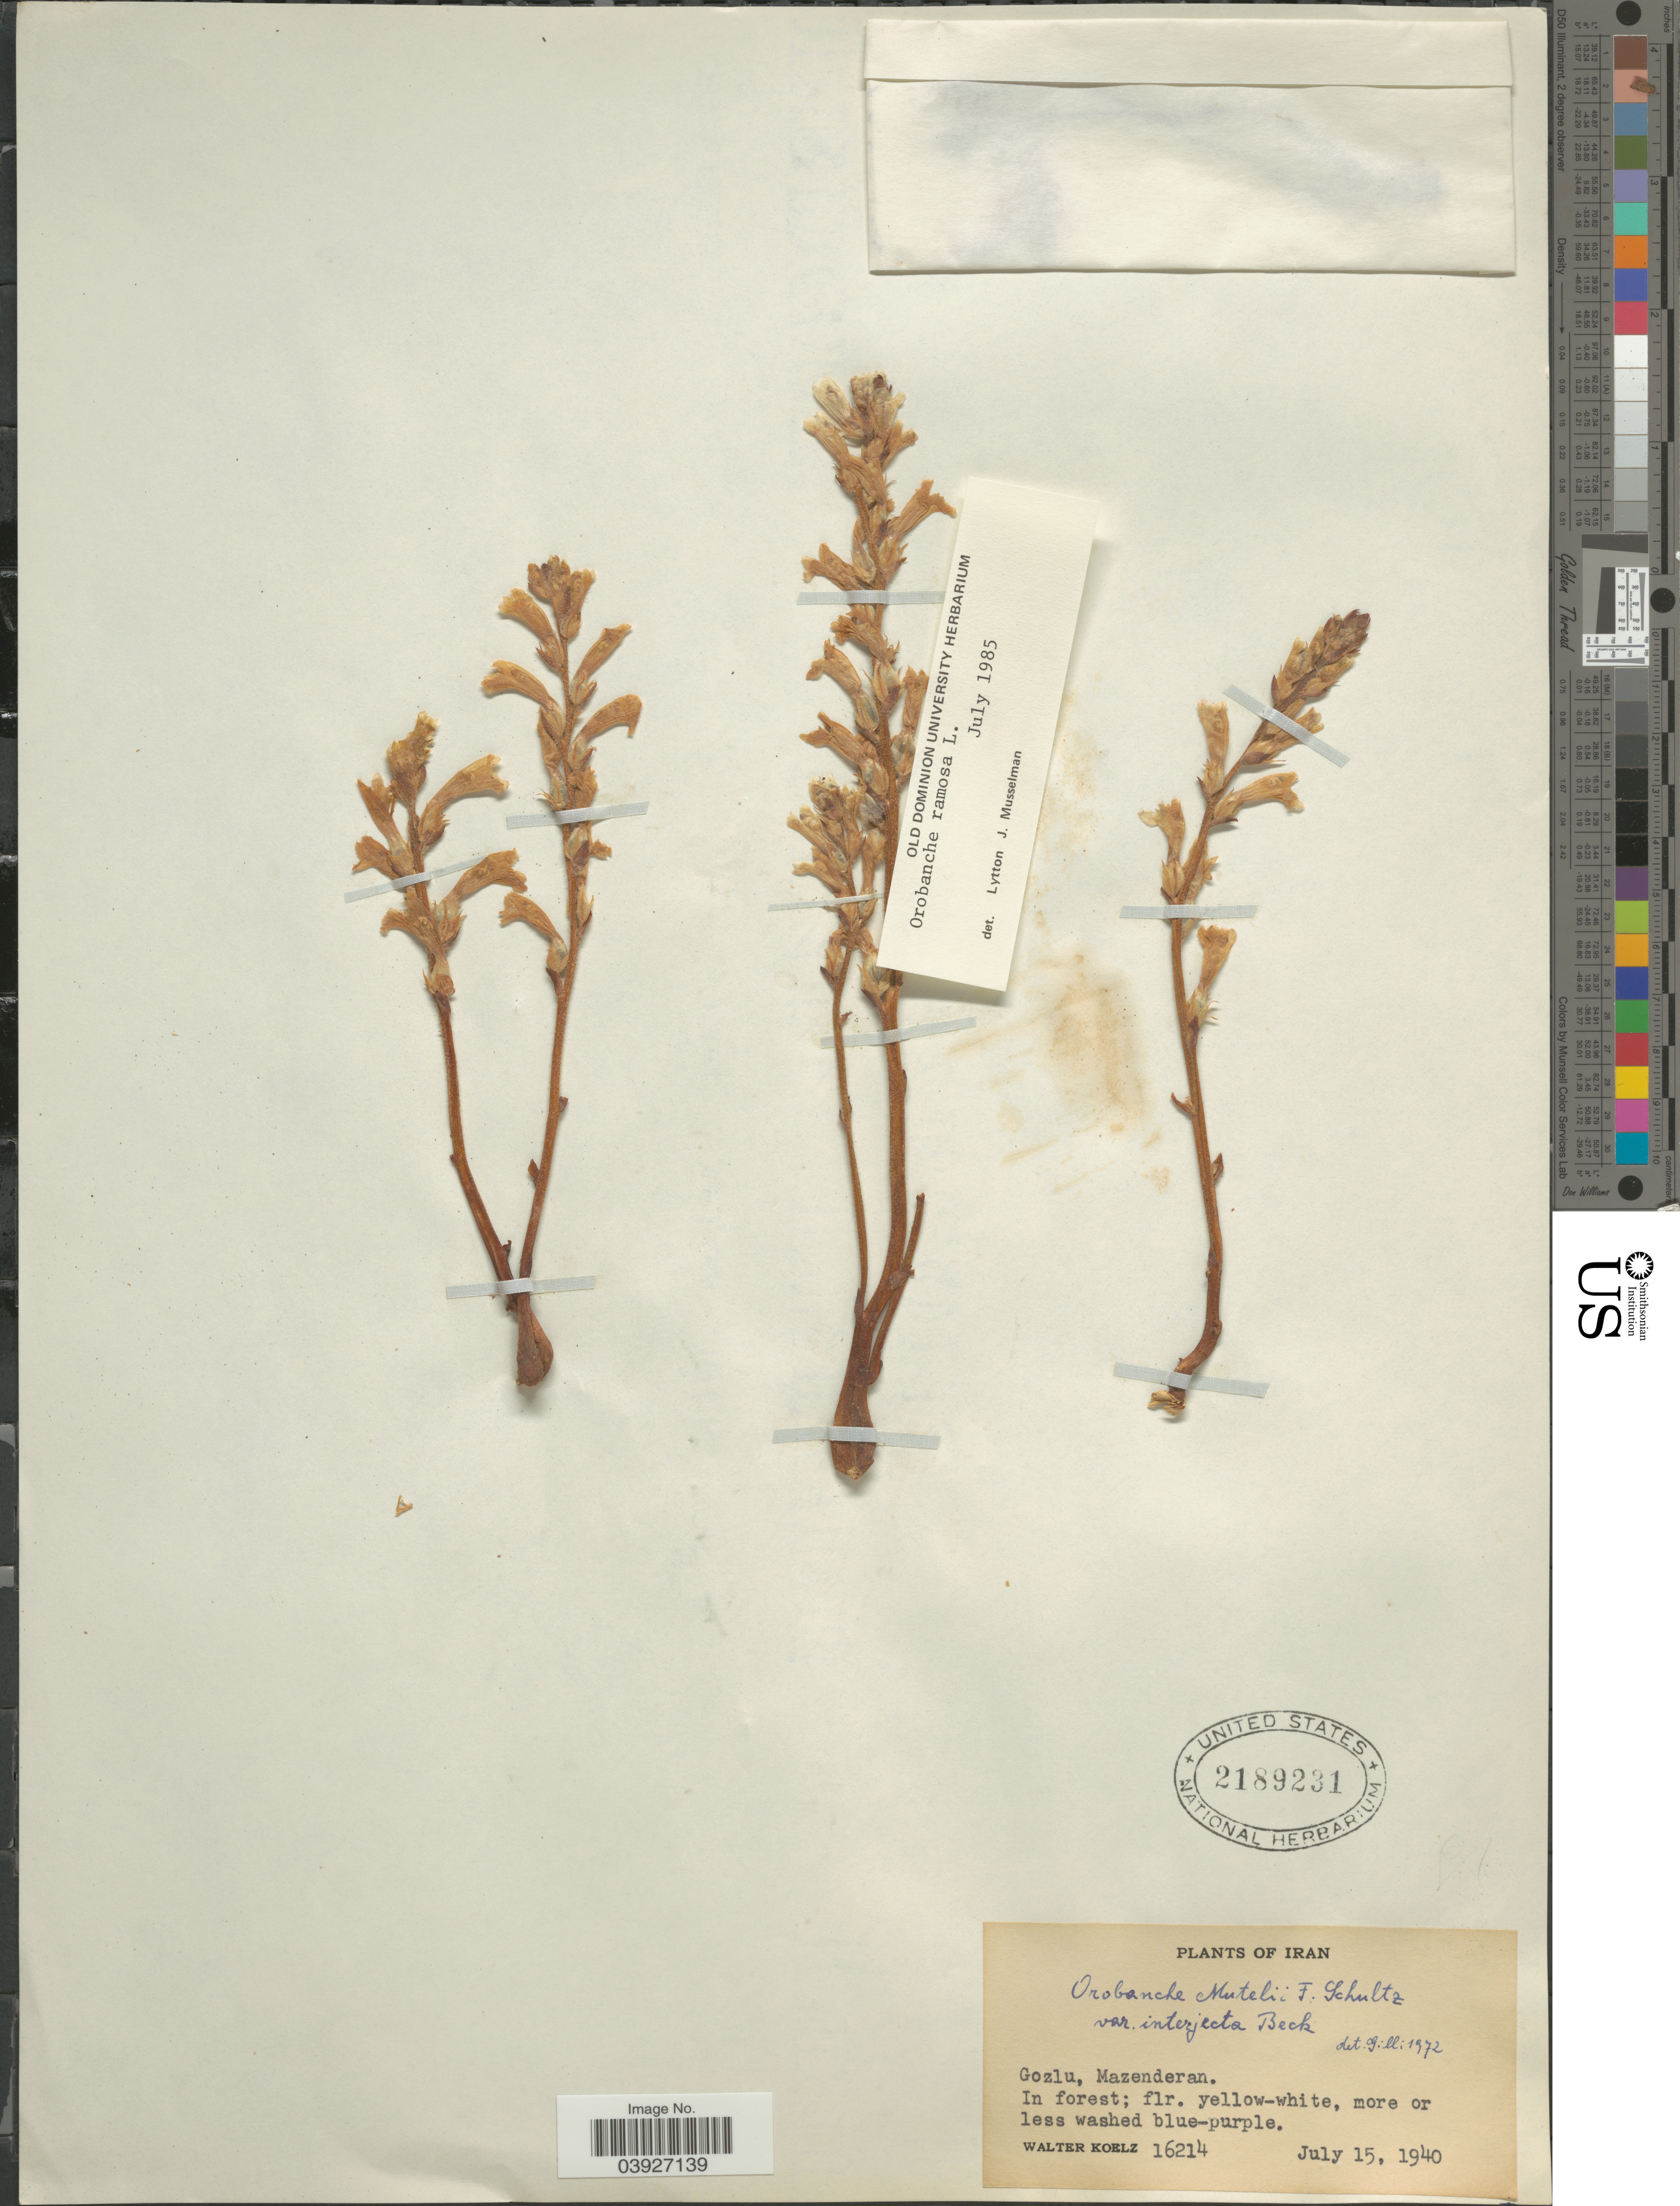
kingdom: Plantae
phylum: Tracheophyta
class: Magnoliopsida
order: Lamiales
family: Orobanchaceae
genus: Orobanche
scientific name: Orobanche ramosa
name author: L.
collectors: W. N. Koelz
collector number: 16214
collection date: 1940-07-15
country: Iran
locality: Gozlu, Mazenderan.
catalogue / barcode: US 2189231